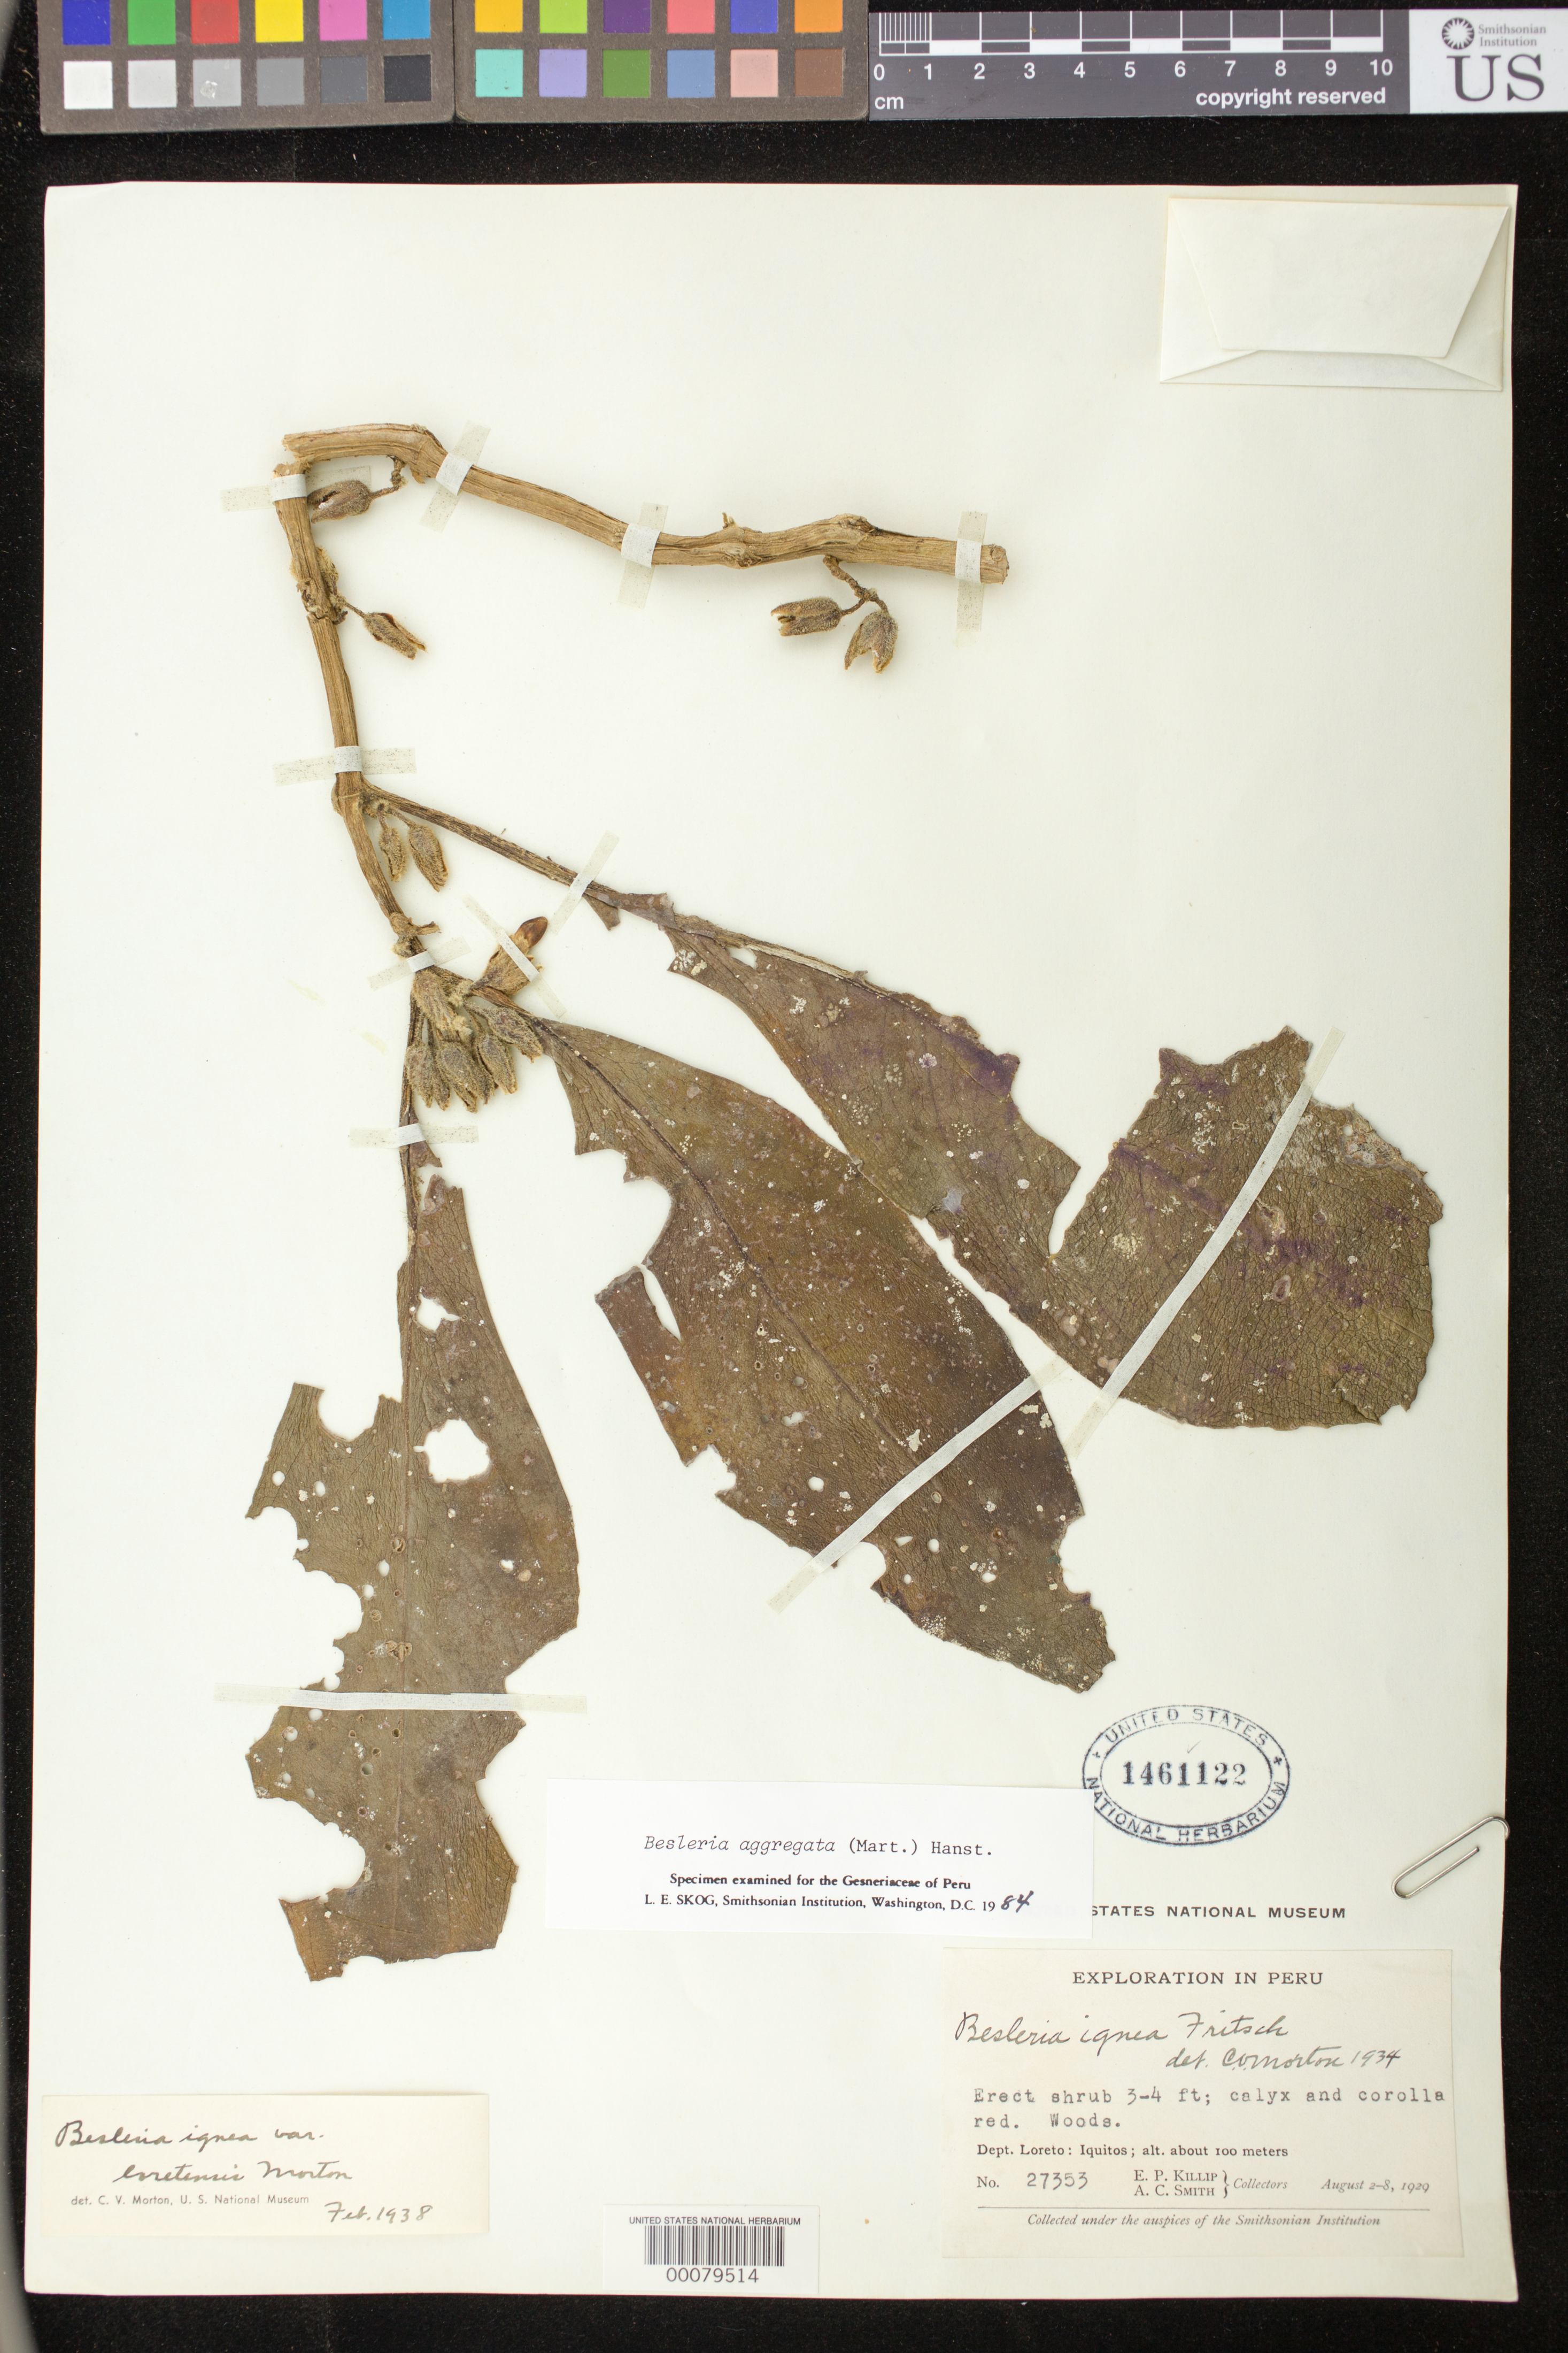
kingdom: Plantae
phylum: Tracheophyta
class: Magnoliopsida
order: Lamiales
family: Gesneriaceae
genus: Besleria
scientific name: Besleria aggregata var. aggregata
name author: (Mart.) Hanst.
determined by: Skog, Laurence E.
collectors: E. P. Killip & A. C. Smith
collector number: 27353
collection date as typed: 2-8 Aug 1929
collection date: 1929-08-02/1929-08-08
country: Peru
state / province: Loreto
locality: Iquitos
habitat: Woods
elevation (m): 100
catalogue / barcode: US 1461122